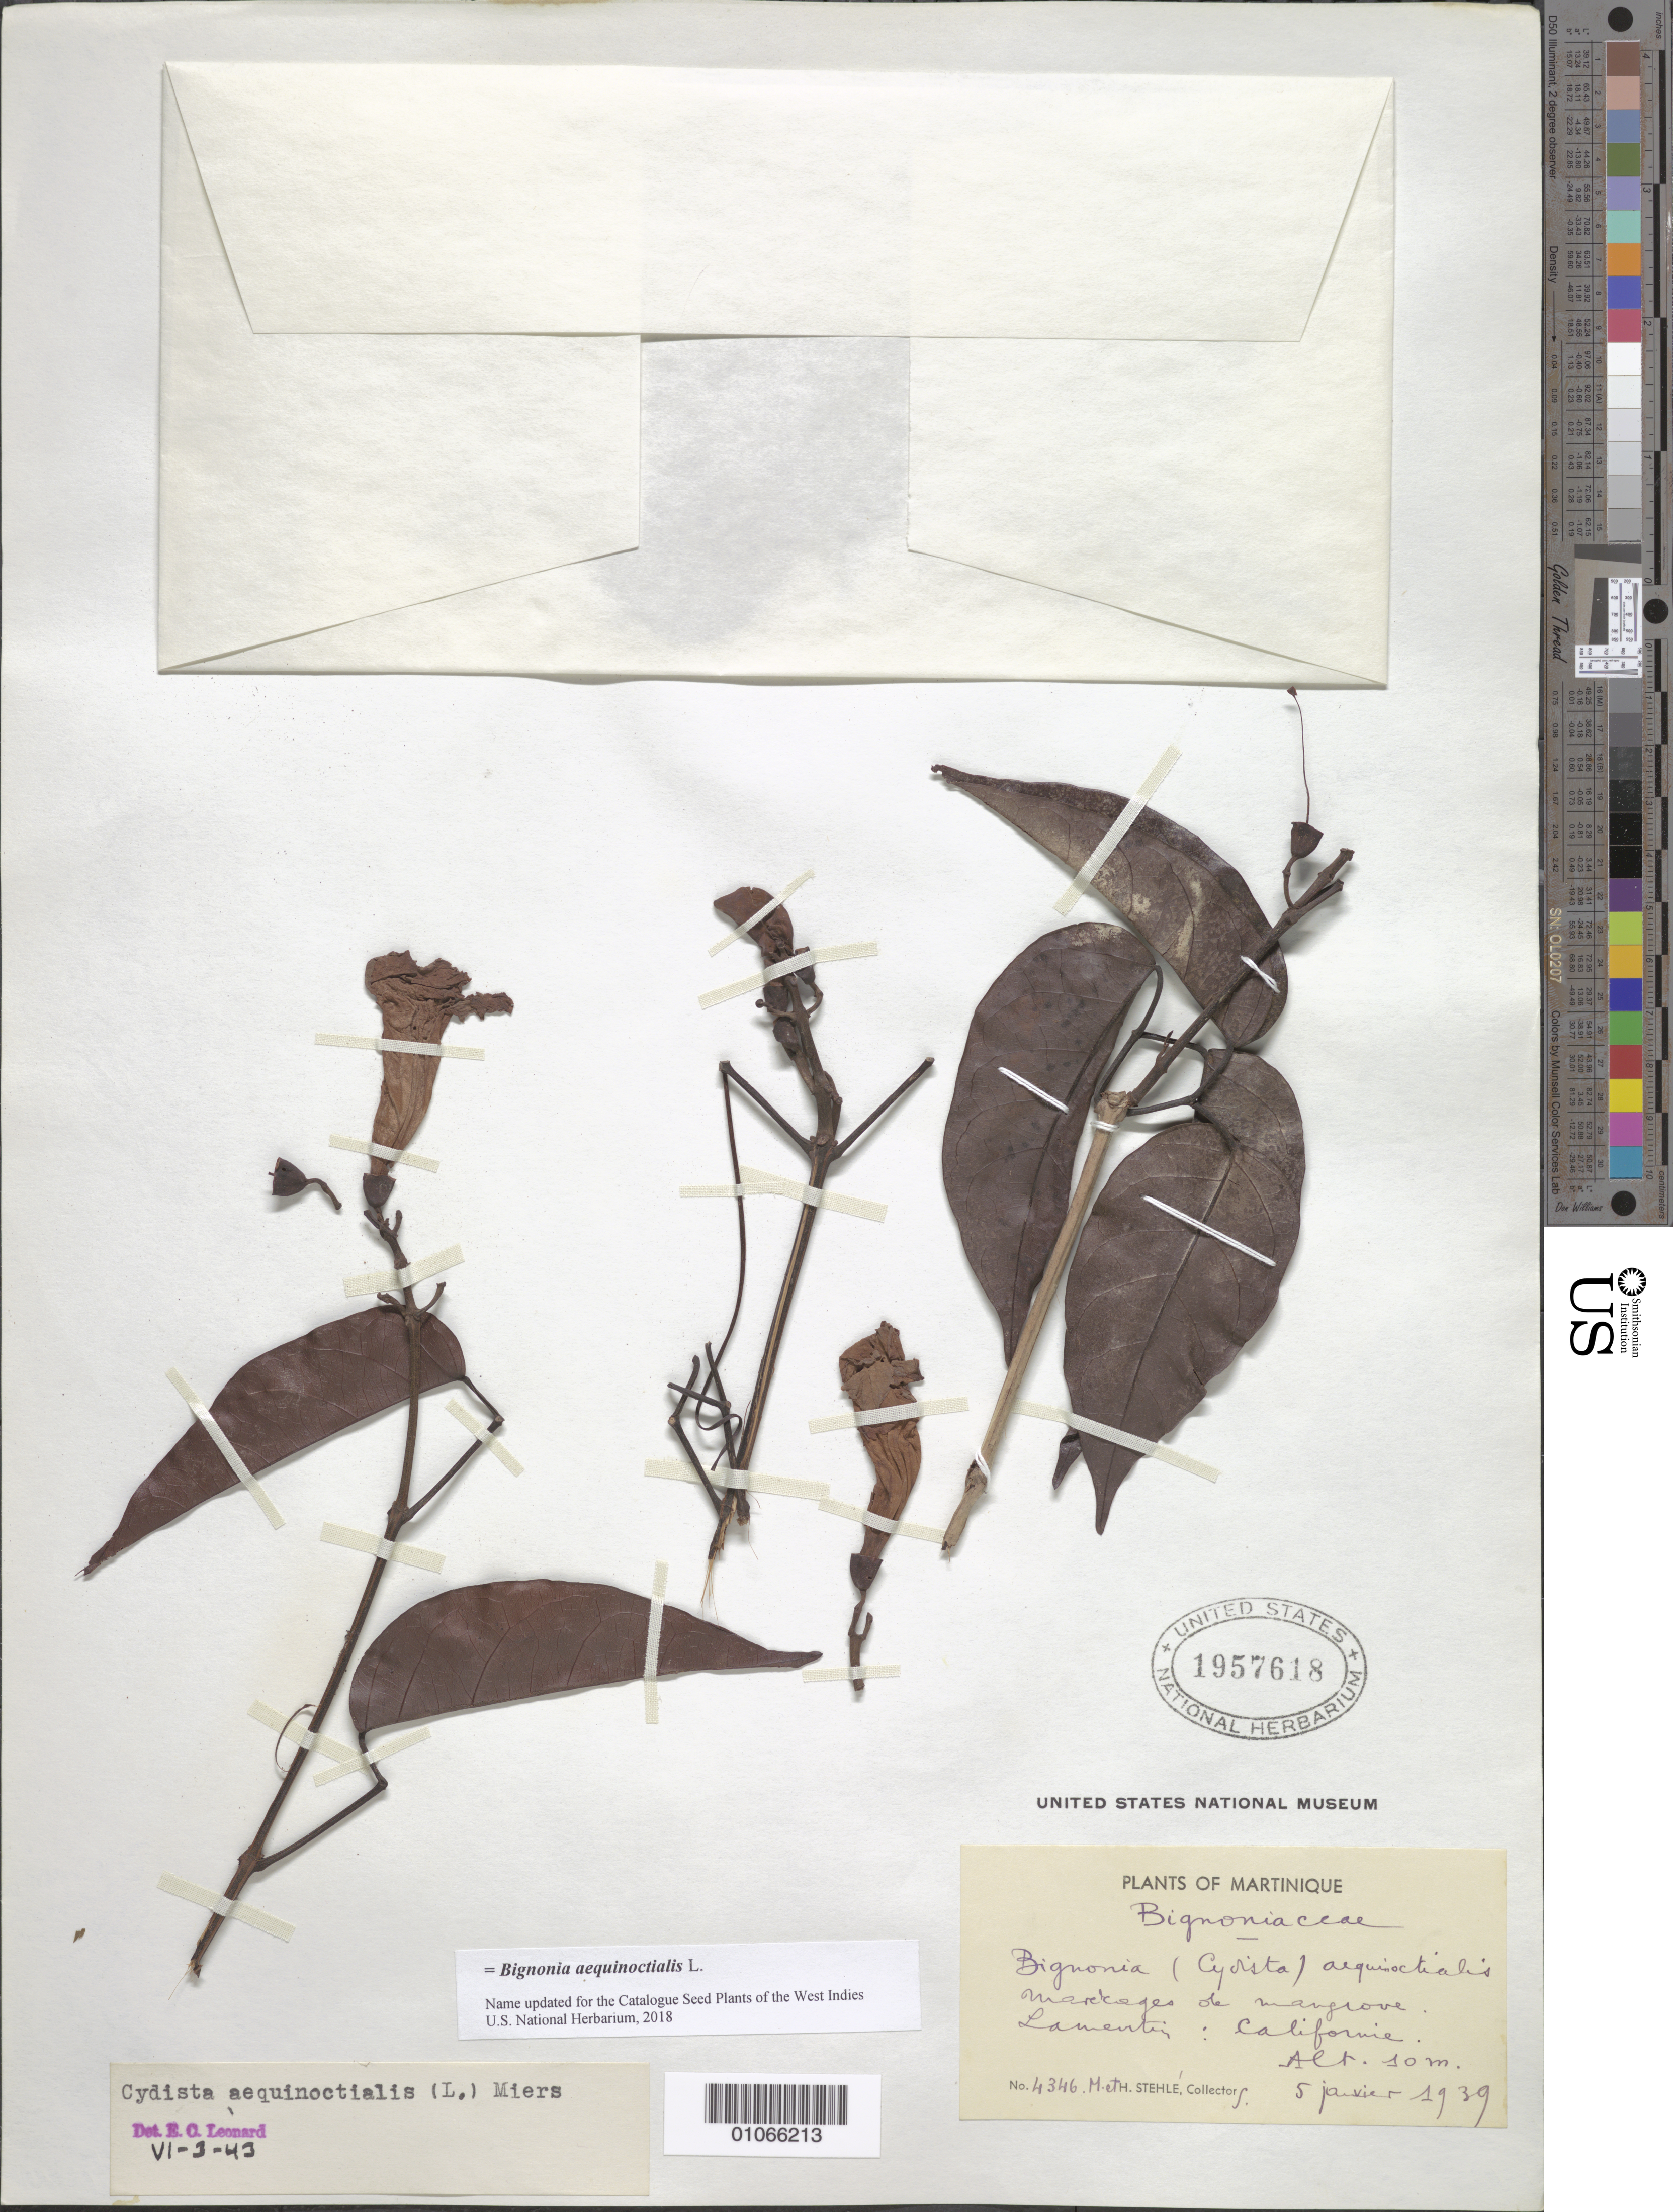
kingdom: Plantae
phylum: Tracheophyta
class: Magnoliopsida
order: Lamiales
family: Bignoniaceae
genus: Bignonia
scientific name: Bignonia aequinoctialis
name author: L.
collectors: H. Stehlé & M. Stehlé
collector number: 4346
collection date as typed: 05 Jan 1939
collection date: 1939-01-05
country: Martinique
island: Martinique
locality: Lamentin: Californie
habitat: Marécages de mangrove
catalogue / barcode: US 1957618